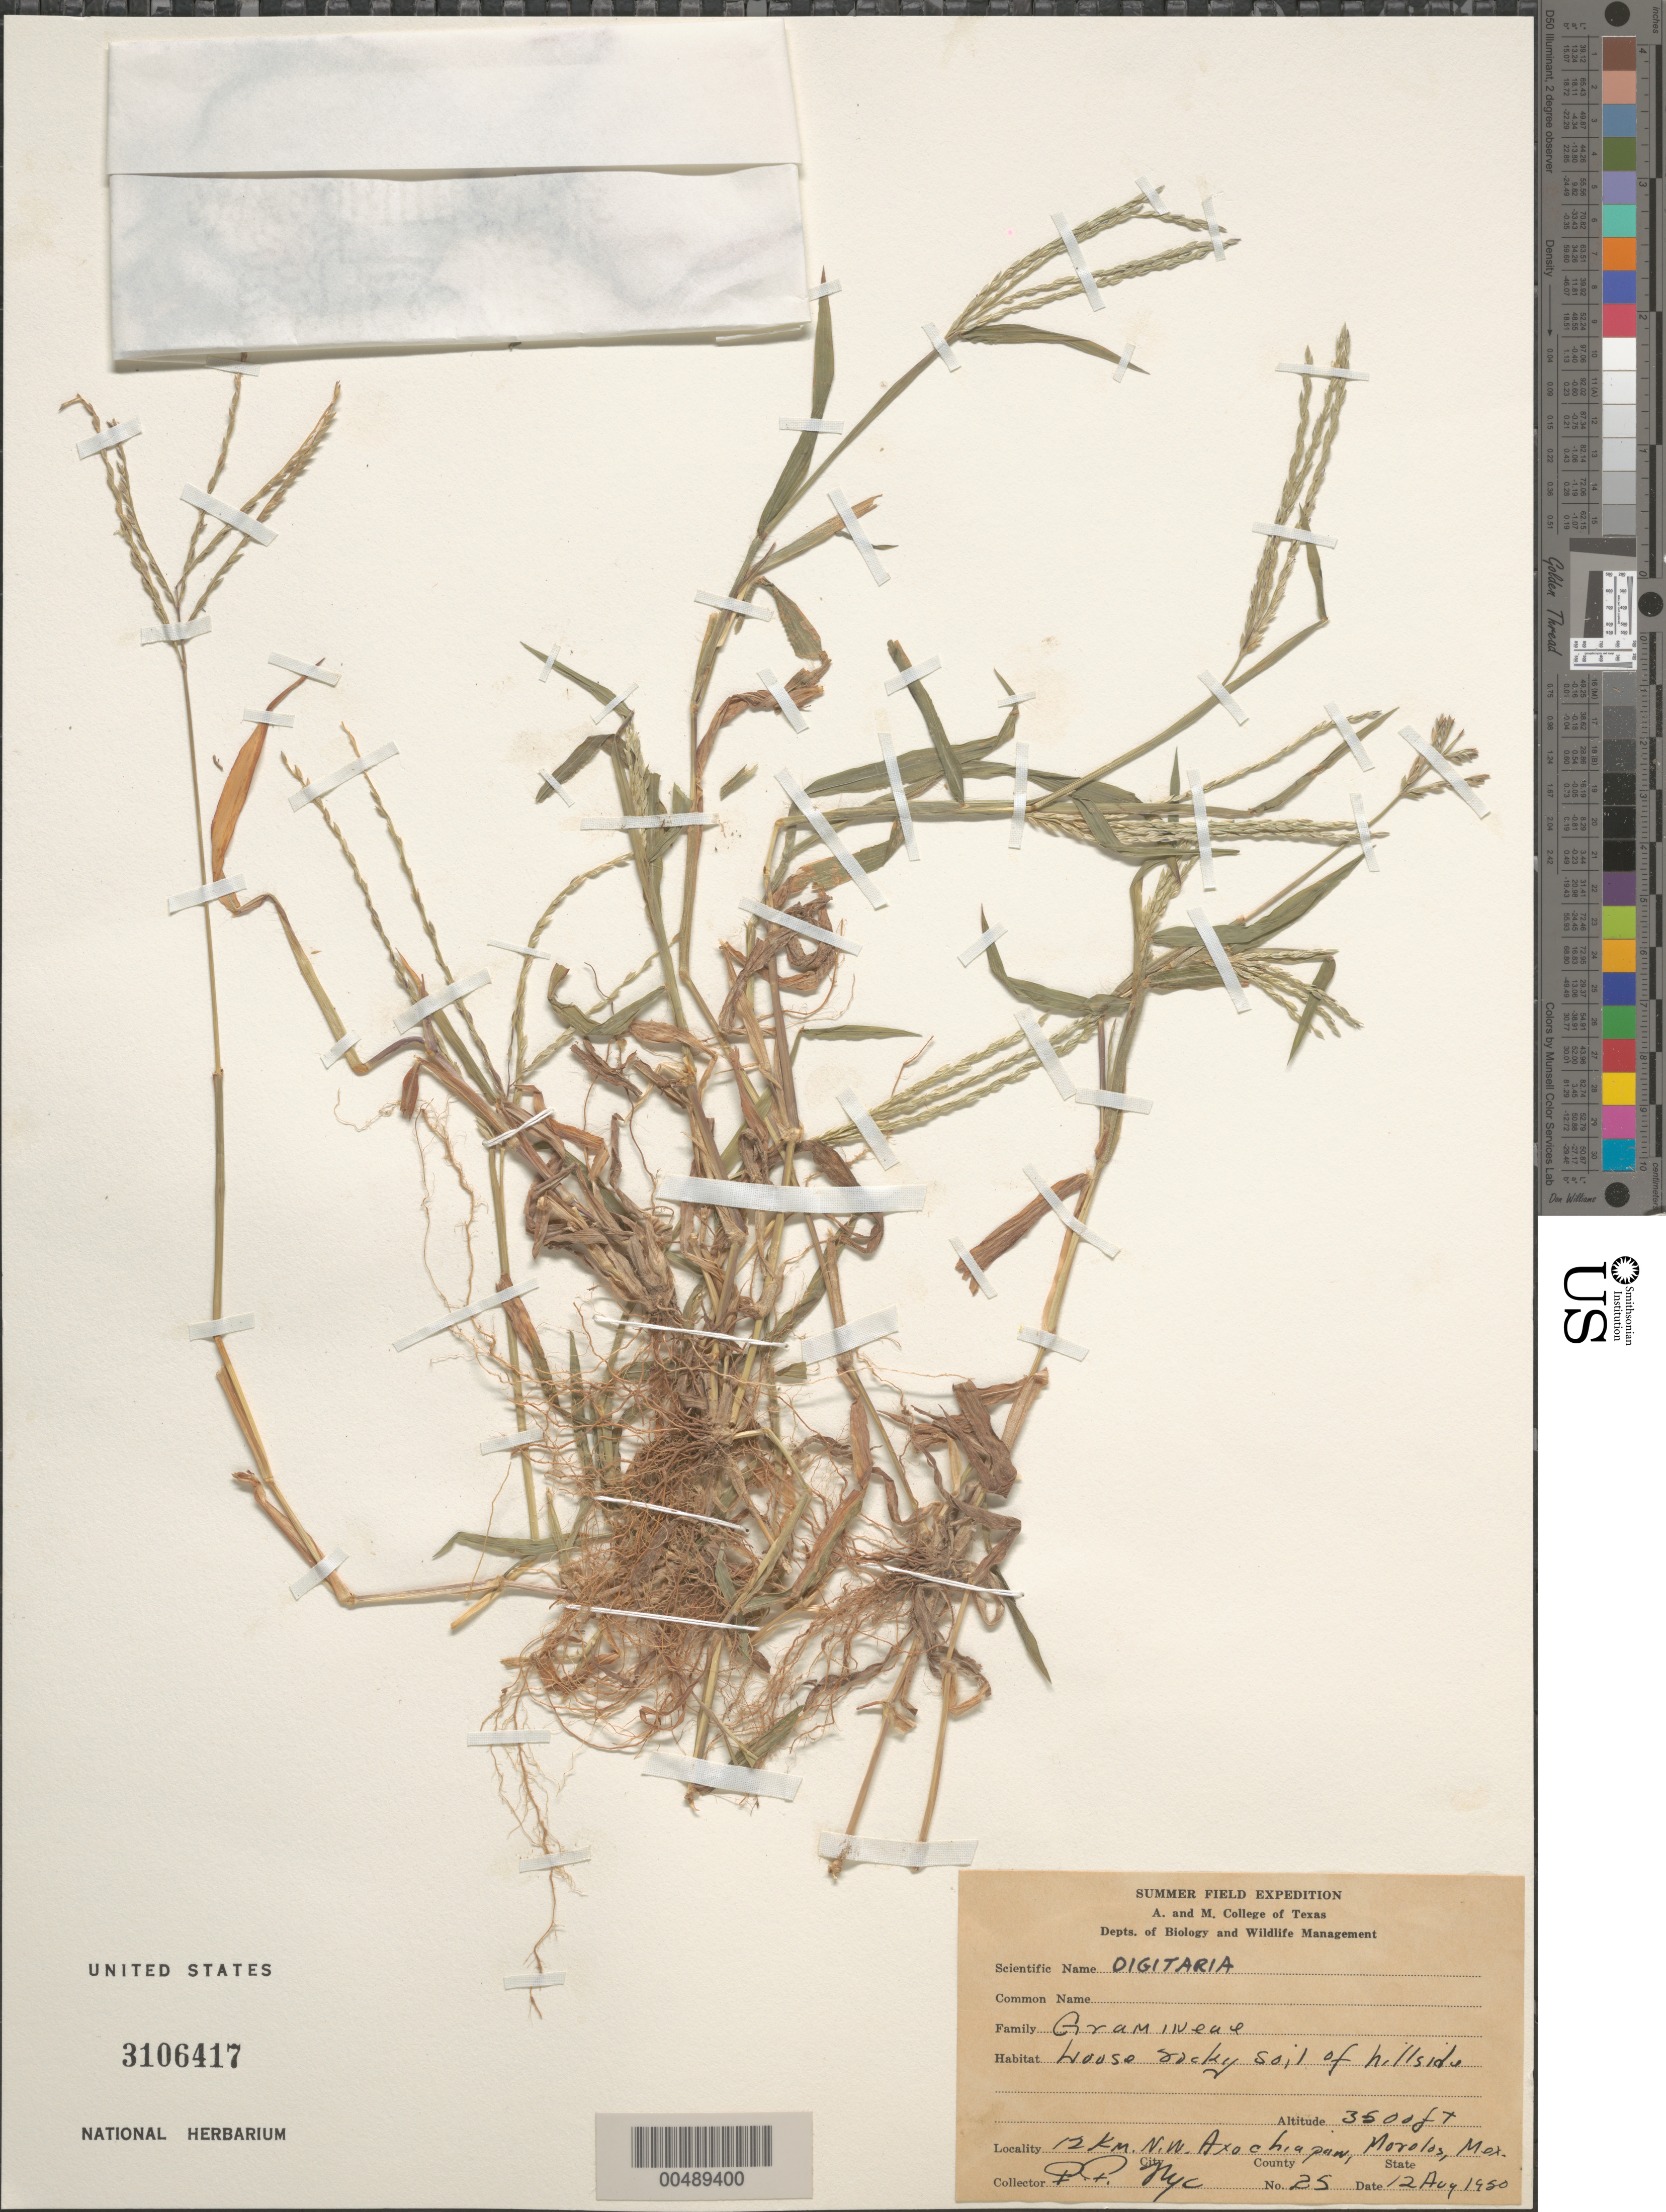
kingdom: Plantae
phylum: Tracheophyta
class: Liliopsida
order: Poales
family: Poaceae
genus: Digitaria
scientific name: Digitaria sp.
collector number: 25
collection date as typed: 12 Aug 1950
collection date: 1950-08-12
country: Mexico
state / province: Morelos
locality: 12 km NW Axochiapan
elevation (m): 1067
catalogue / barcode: US 3106417